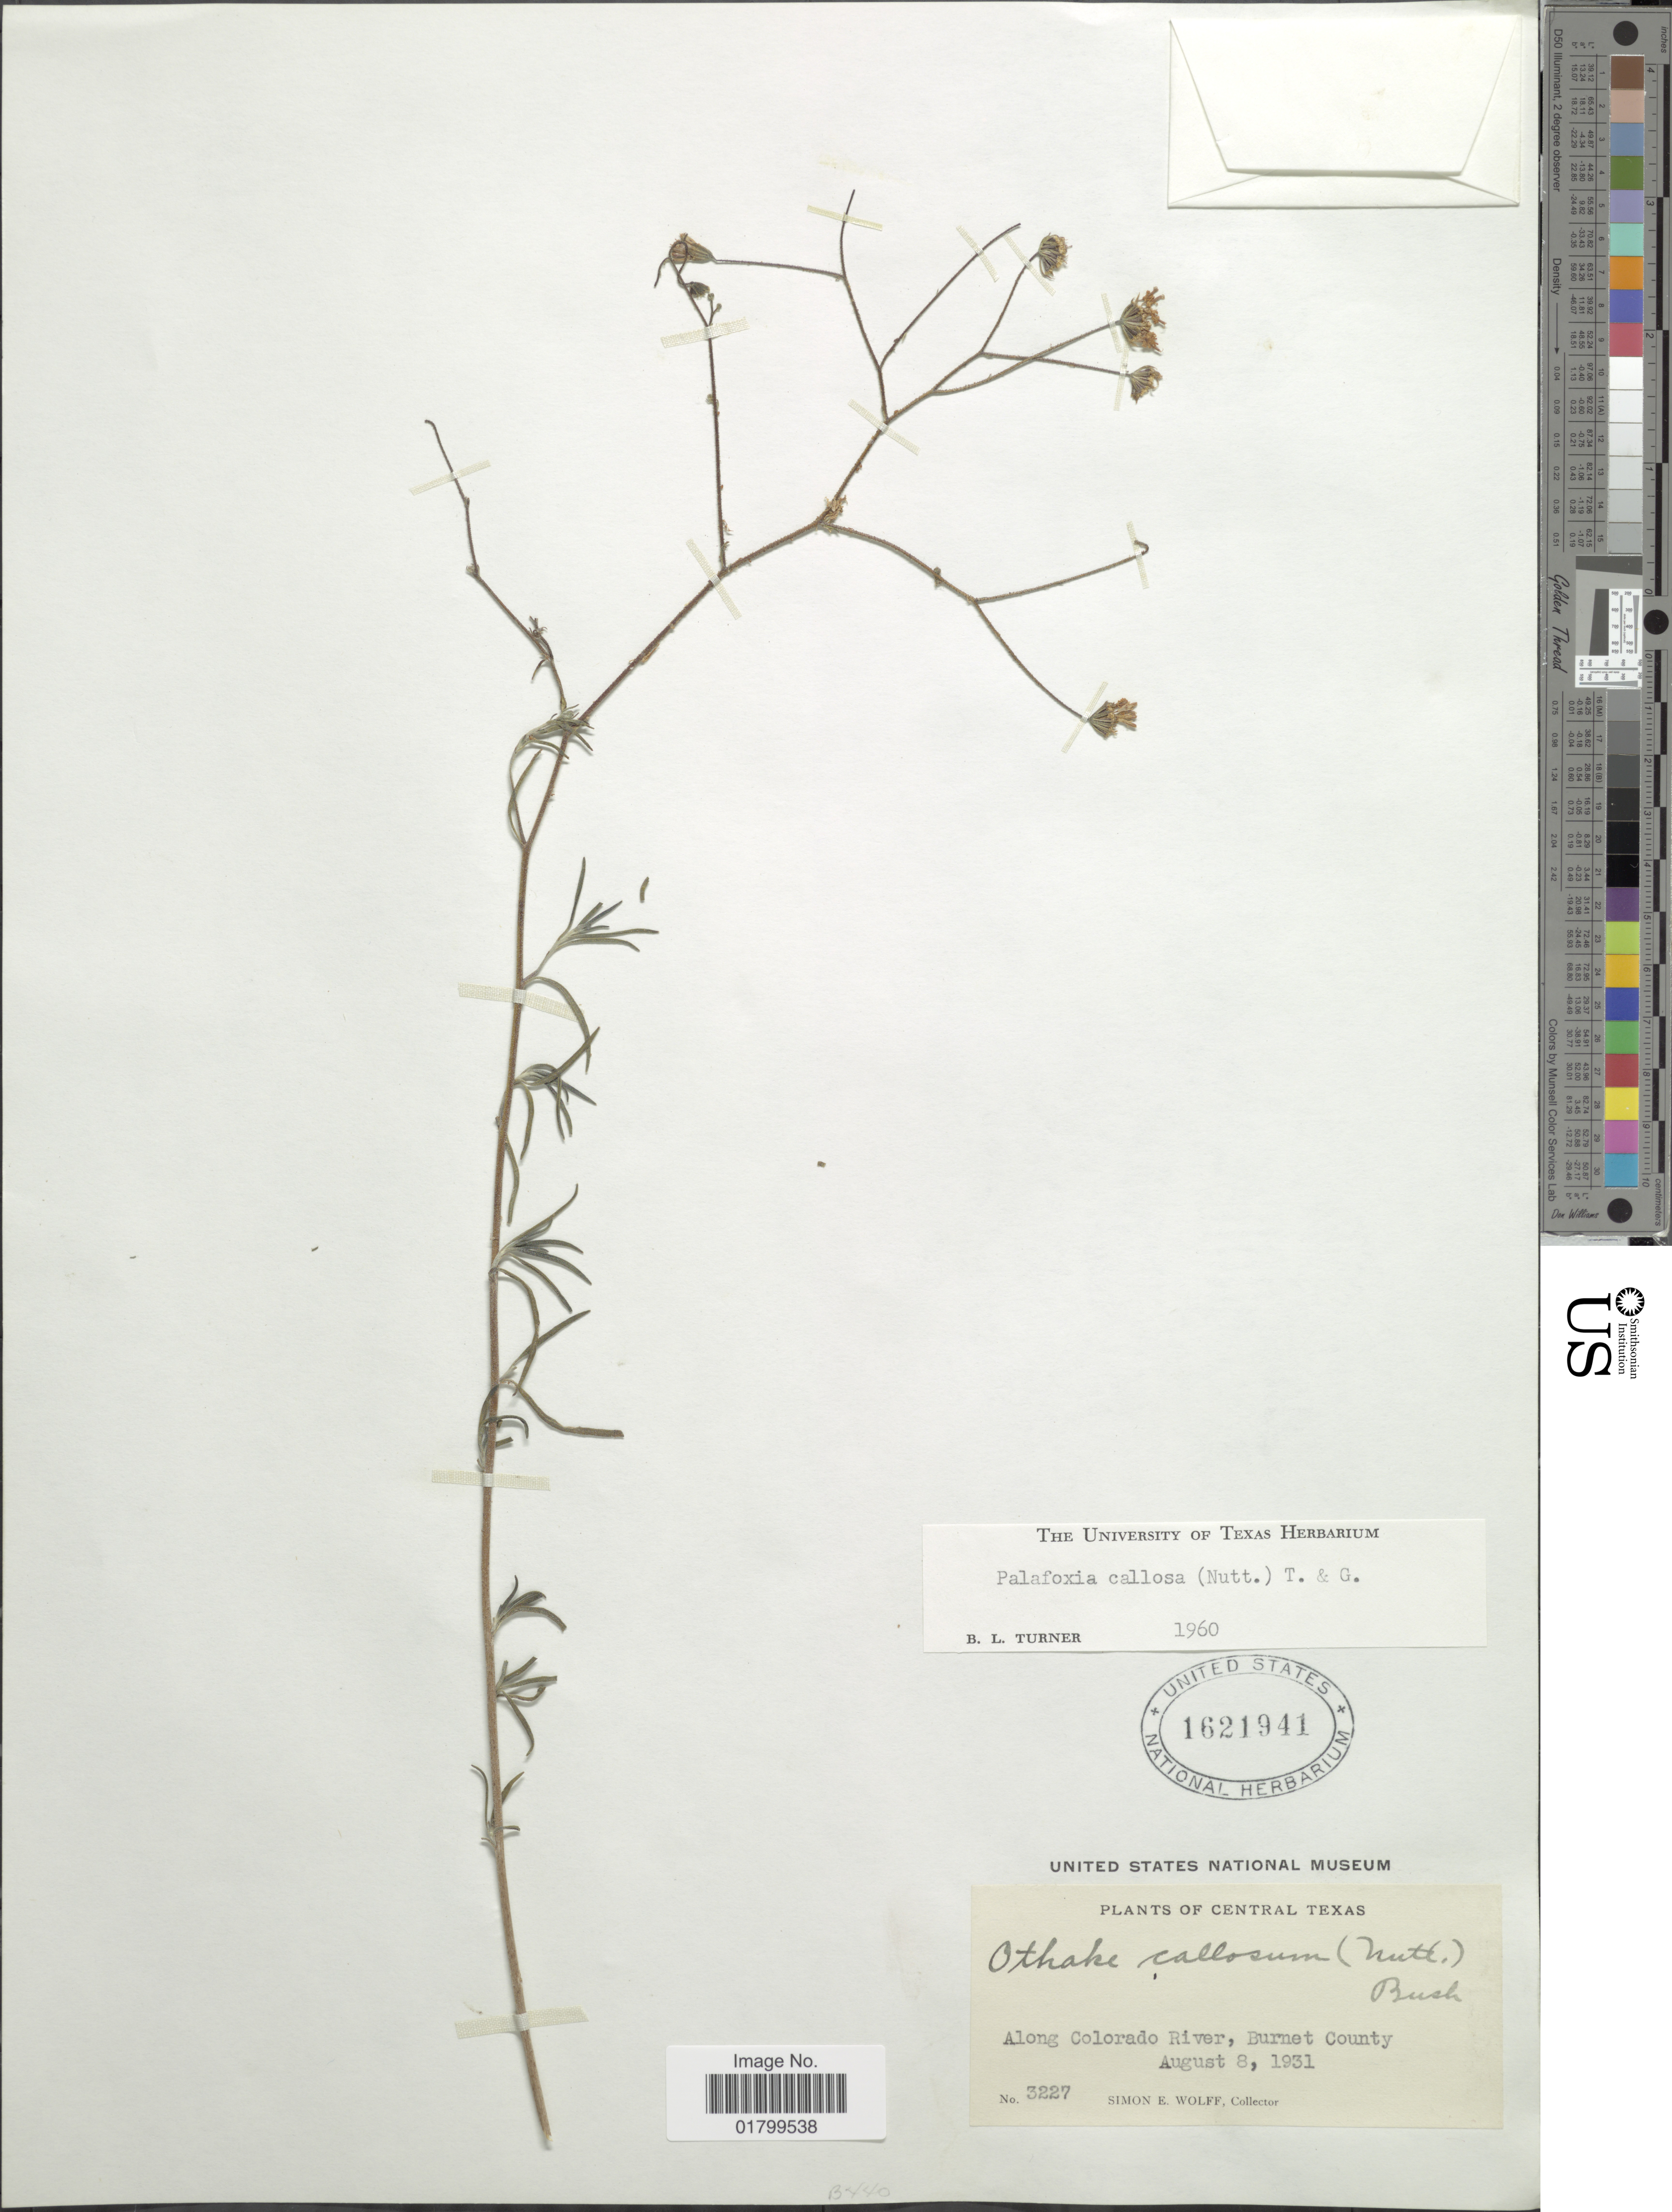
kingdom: Plantae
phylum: Tracheophyta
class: Magnoliopsida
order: Asterales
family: Asteraceae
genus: Palafoxia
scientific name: Palafoxia callosa var. callosa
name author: (Nutt.) Torr. & A. Gray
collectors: S. E. Wolff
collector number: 3227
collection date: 1931-08-08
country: United States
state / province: Texas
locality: Central Texas, Along Colorado River, Burnet County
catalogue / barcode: US 1621941